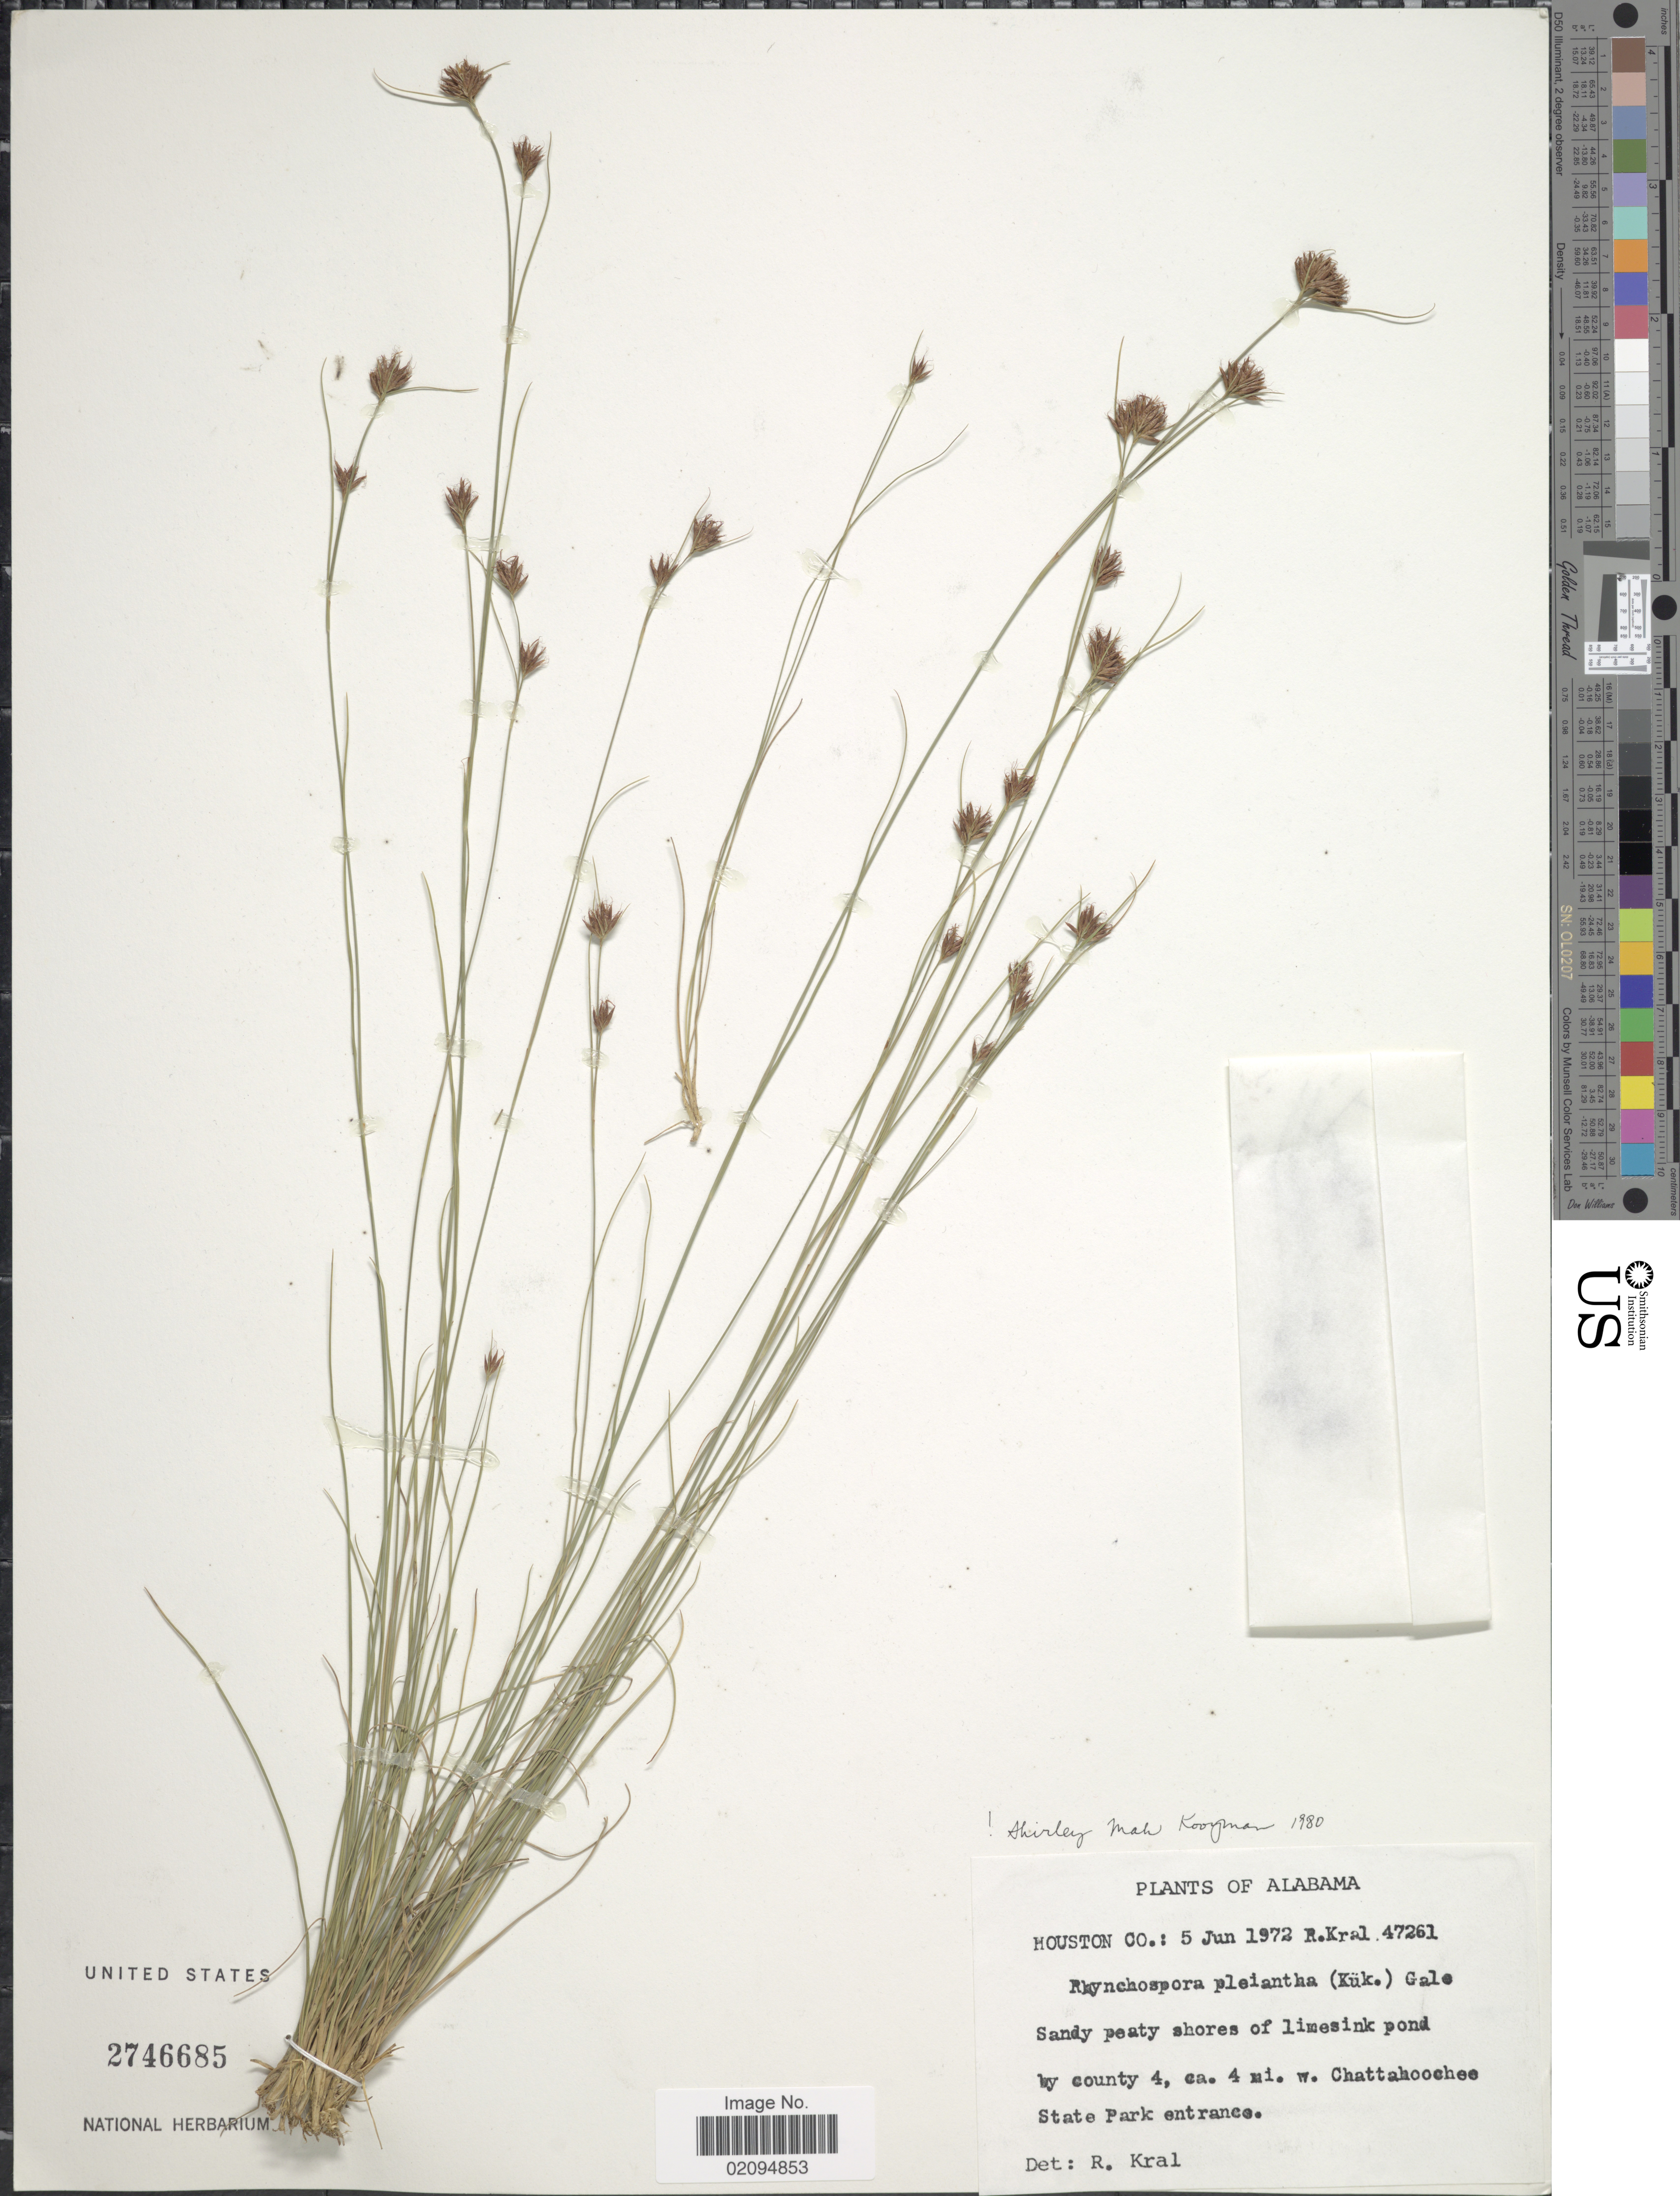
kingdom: Plantae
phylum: Tracheophyta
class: Liliopsida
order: Poales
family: Cyperaceae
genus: Rhynchospora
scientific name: Rhynchospora plumosa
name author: Elliott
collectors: R. Kral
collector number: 47261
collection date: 1972-06-05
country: United States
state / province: Alabama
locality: Limesink pond by county 4, ca. 4 mi. w. Chattahoochee State Park entrance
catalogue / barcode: US 2746685